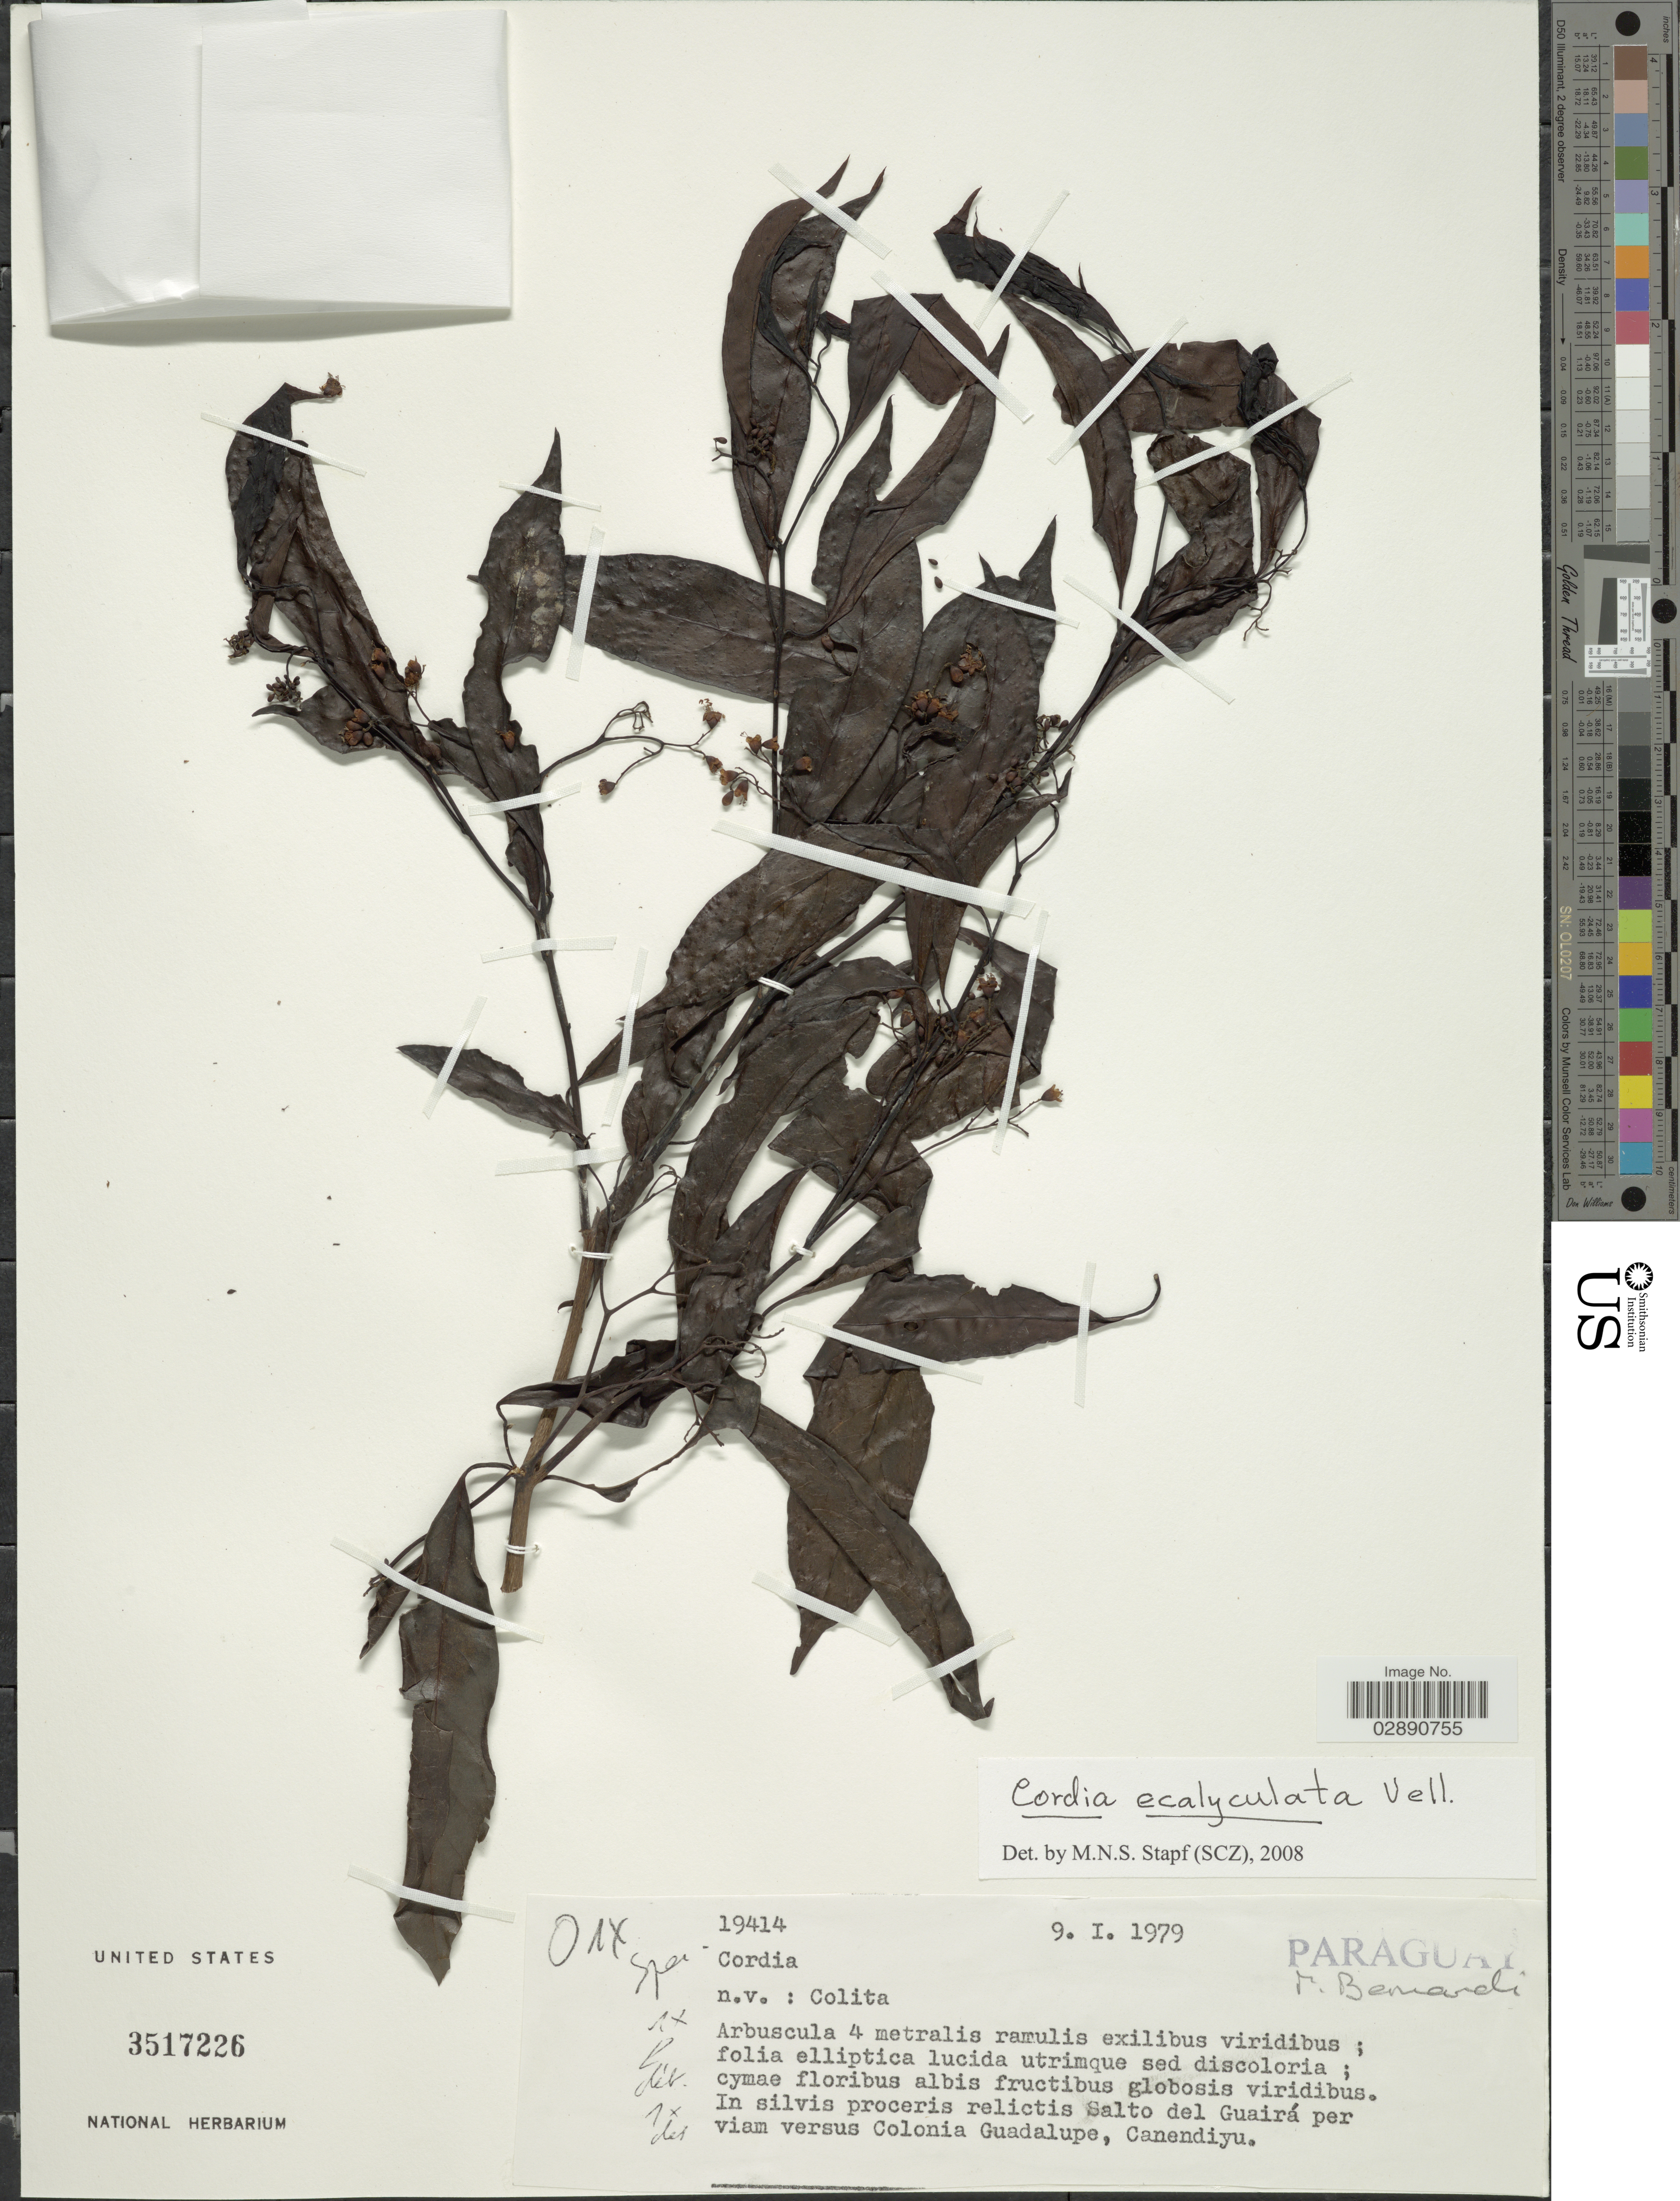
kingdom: Plantae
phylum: Tracheophyta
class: Magnoliopsida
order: Boraginales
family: Cordiaceae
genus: Cordia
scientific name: Cordia ecalyculata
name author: Vell.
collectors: Bernardi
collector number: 19414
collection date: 1979-01-09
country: Paraguay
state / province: Guaira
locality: In silvis proceris relictis Salto del Guairá per viam versus Colonia Guadalupe, Canendiyu.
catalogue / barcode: US 3517226